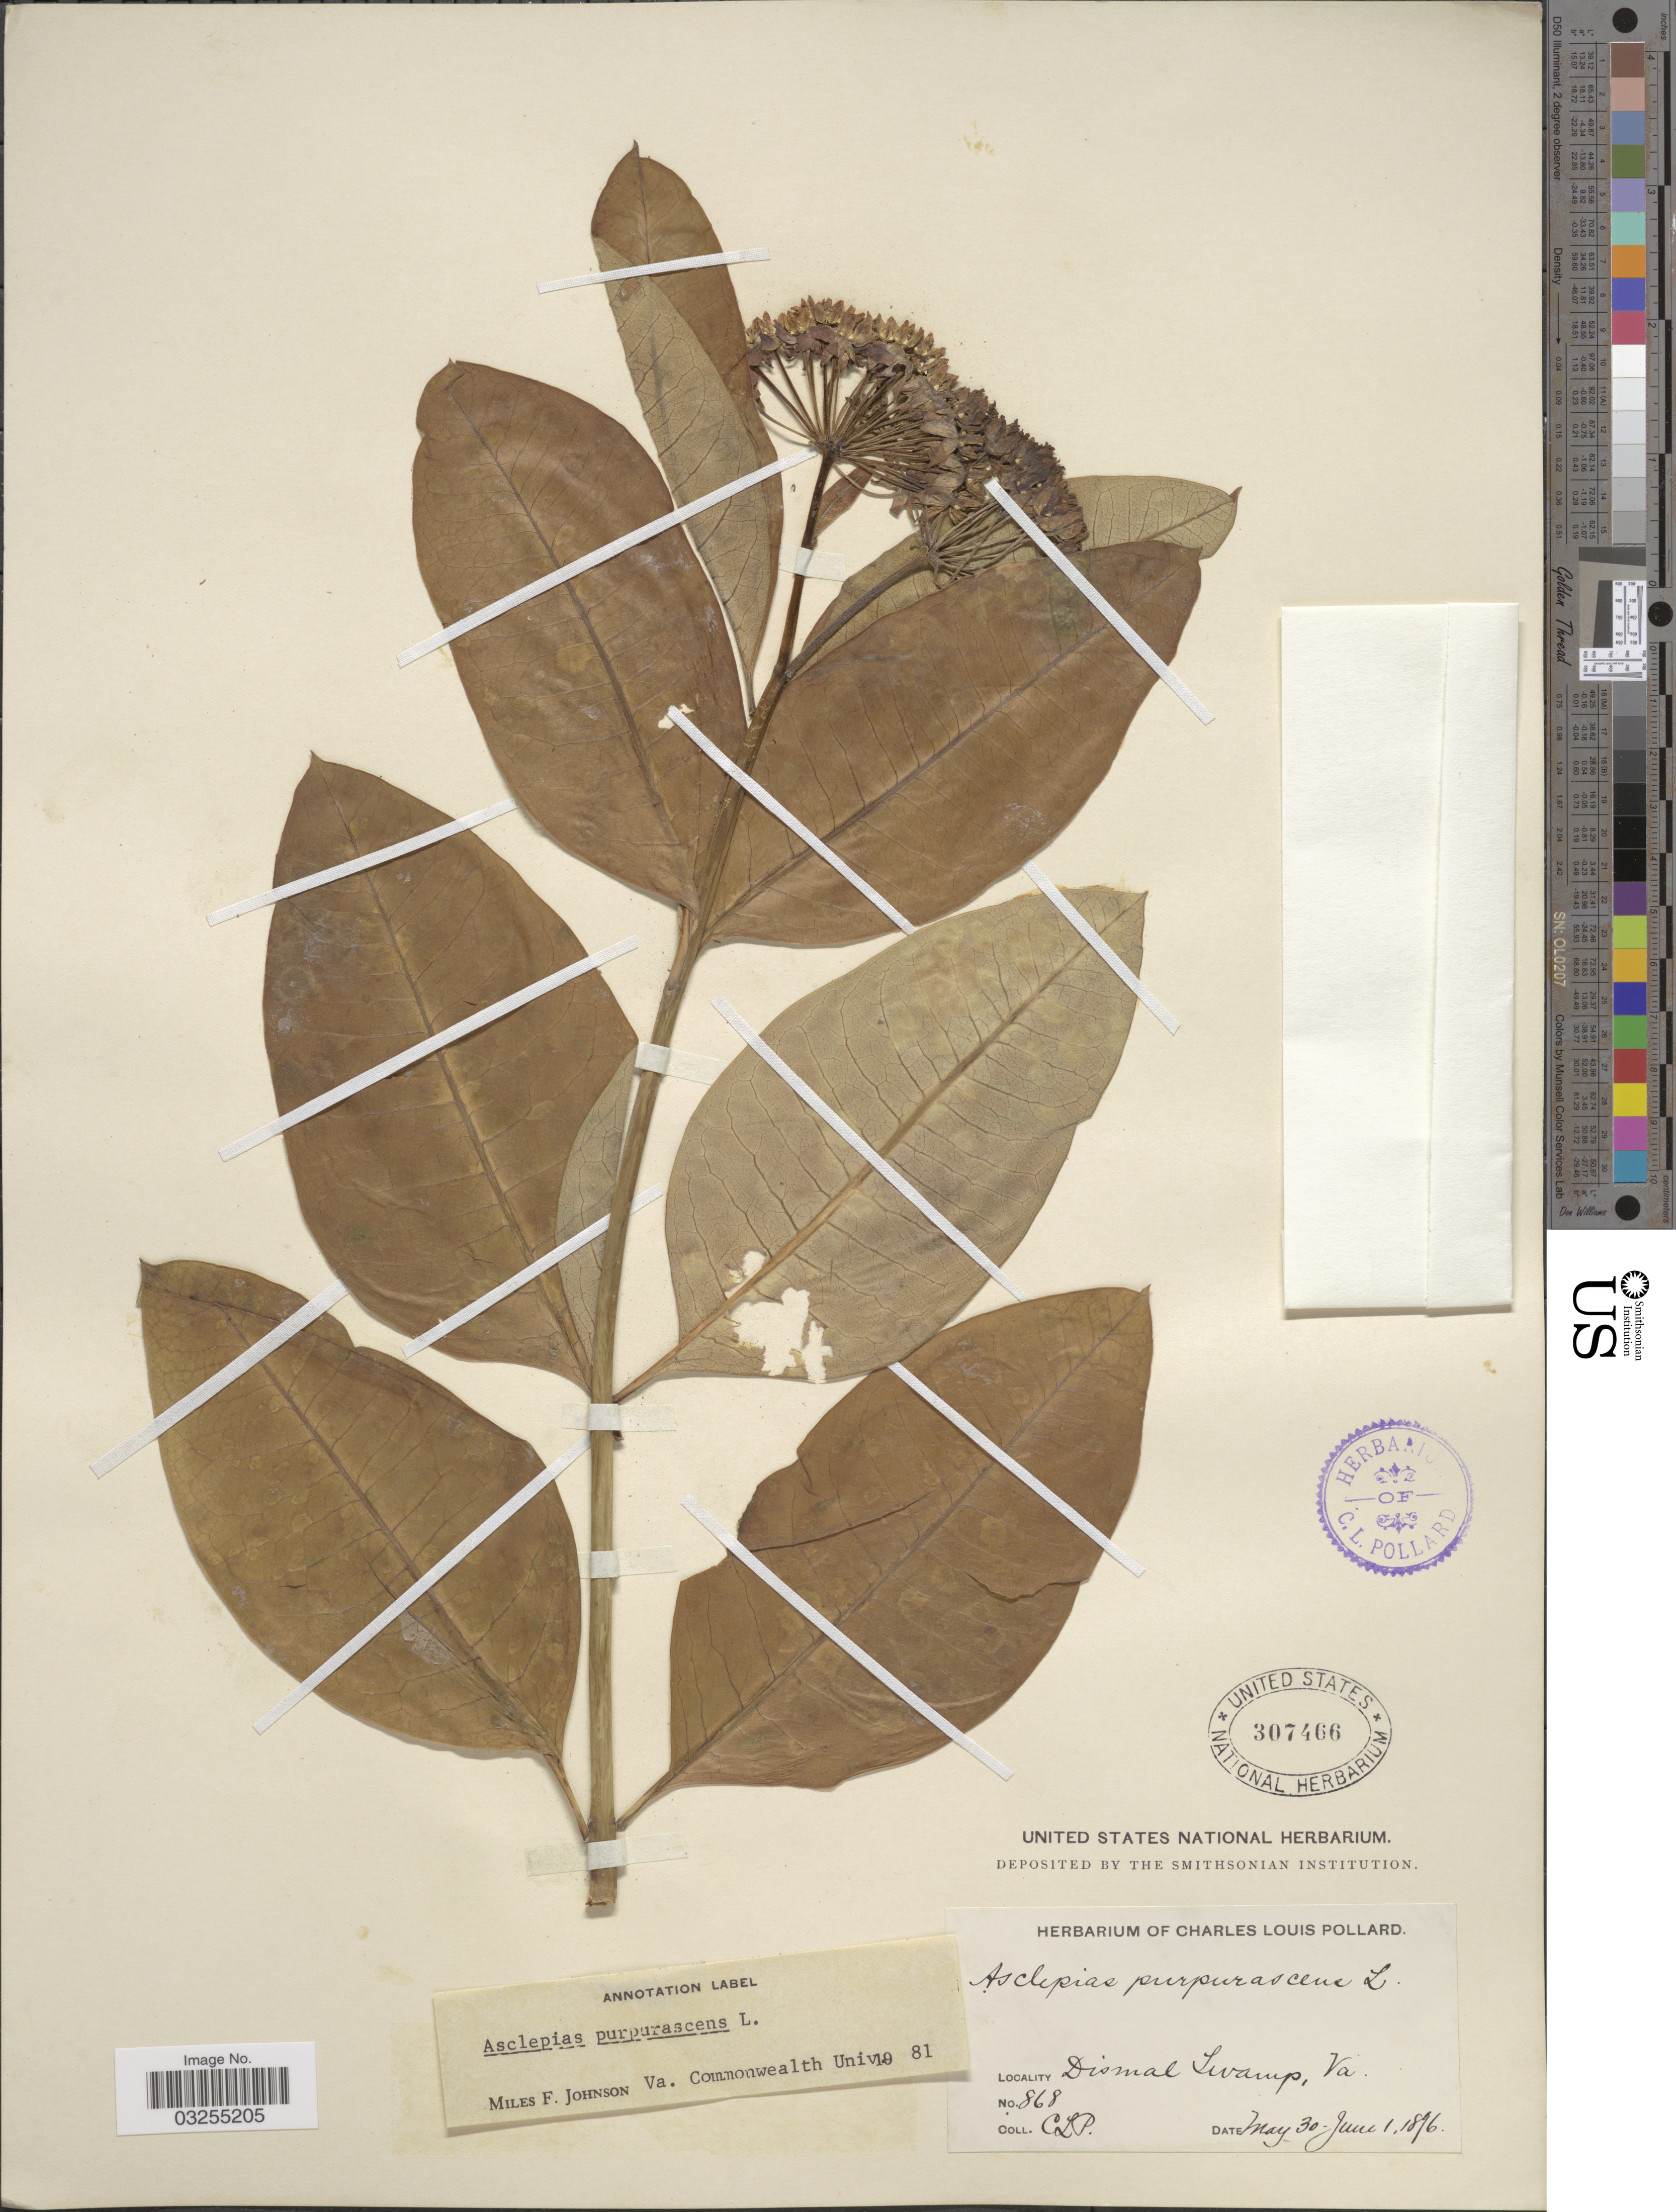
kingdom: Plantae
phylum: Tracheophyta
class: Magnoliopsida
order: Gentianales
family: Apocynaceae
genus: Asclepias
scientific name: Asclepias purpurascens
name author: L.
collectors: C. L. Pollard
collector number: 868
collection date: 1896-05-30/1896-06-01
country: United States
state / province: Virginia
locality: Dismal Swamp, Va.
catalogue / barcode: US 307466